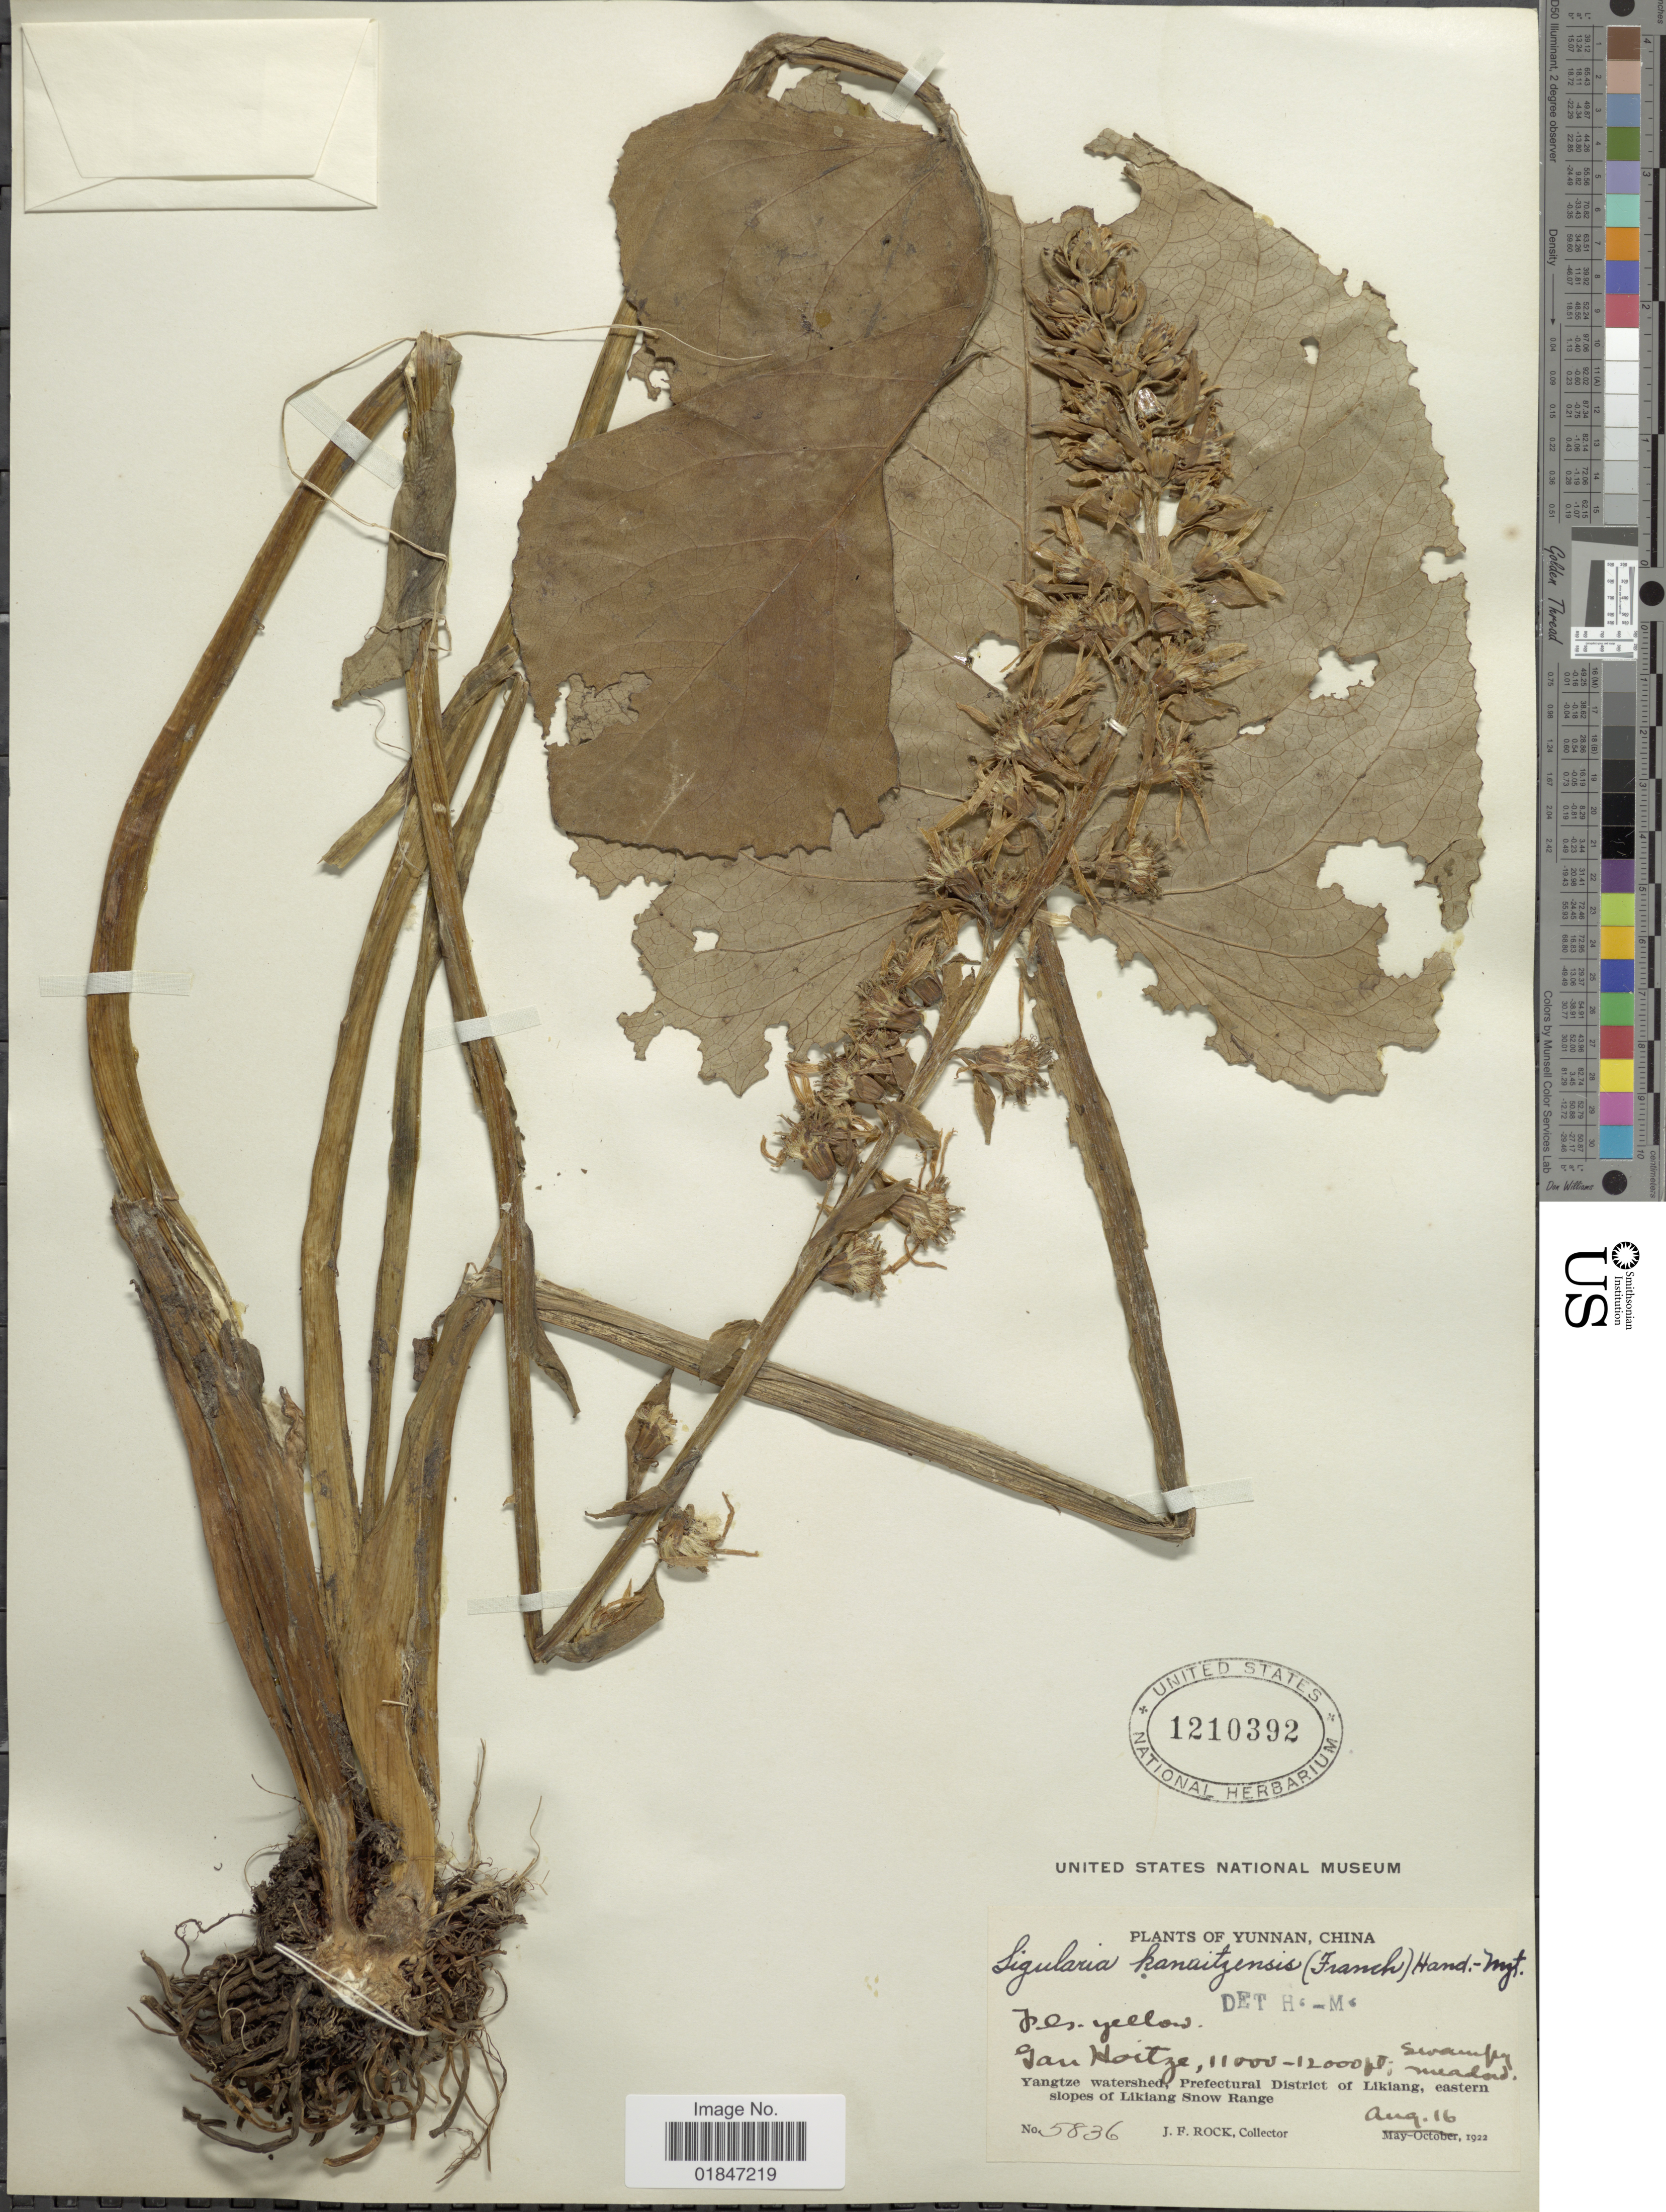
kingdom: Plantae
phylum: Tracheophyta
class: Magnoliopsida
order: Asterales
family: Asteraceae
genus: Ligularia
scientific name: Ligularia kanaitzensis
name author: (Franch.) Hand.-Mazz.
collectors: J. Rock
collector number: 5836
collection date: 1922-08-16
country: China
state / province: Yunnan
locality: Yunnan, China. Gan Hoitze, Yangtze watershed, Prefectual District of Likiang, eastern slopes of Likiang Snow Range.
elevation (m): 3353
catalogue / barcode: US 1210392